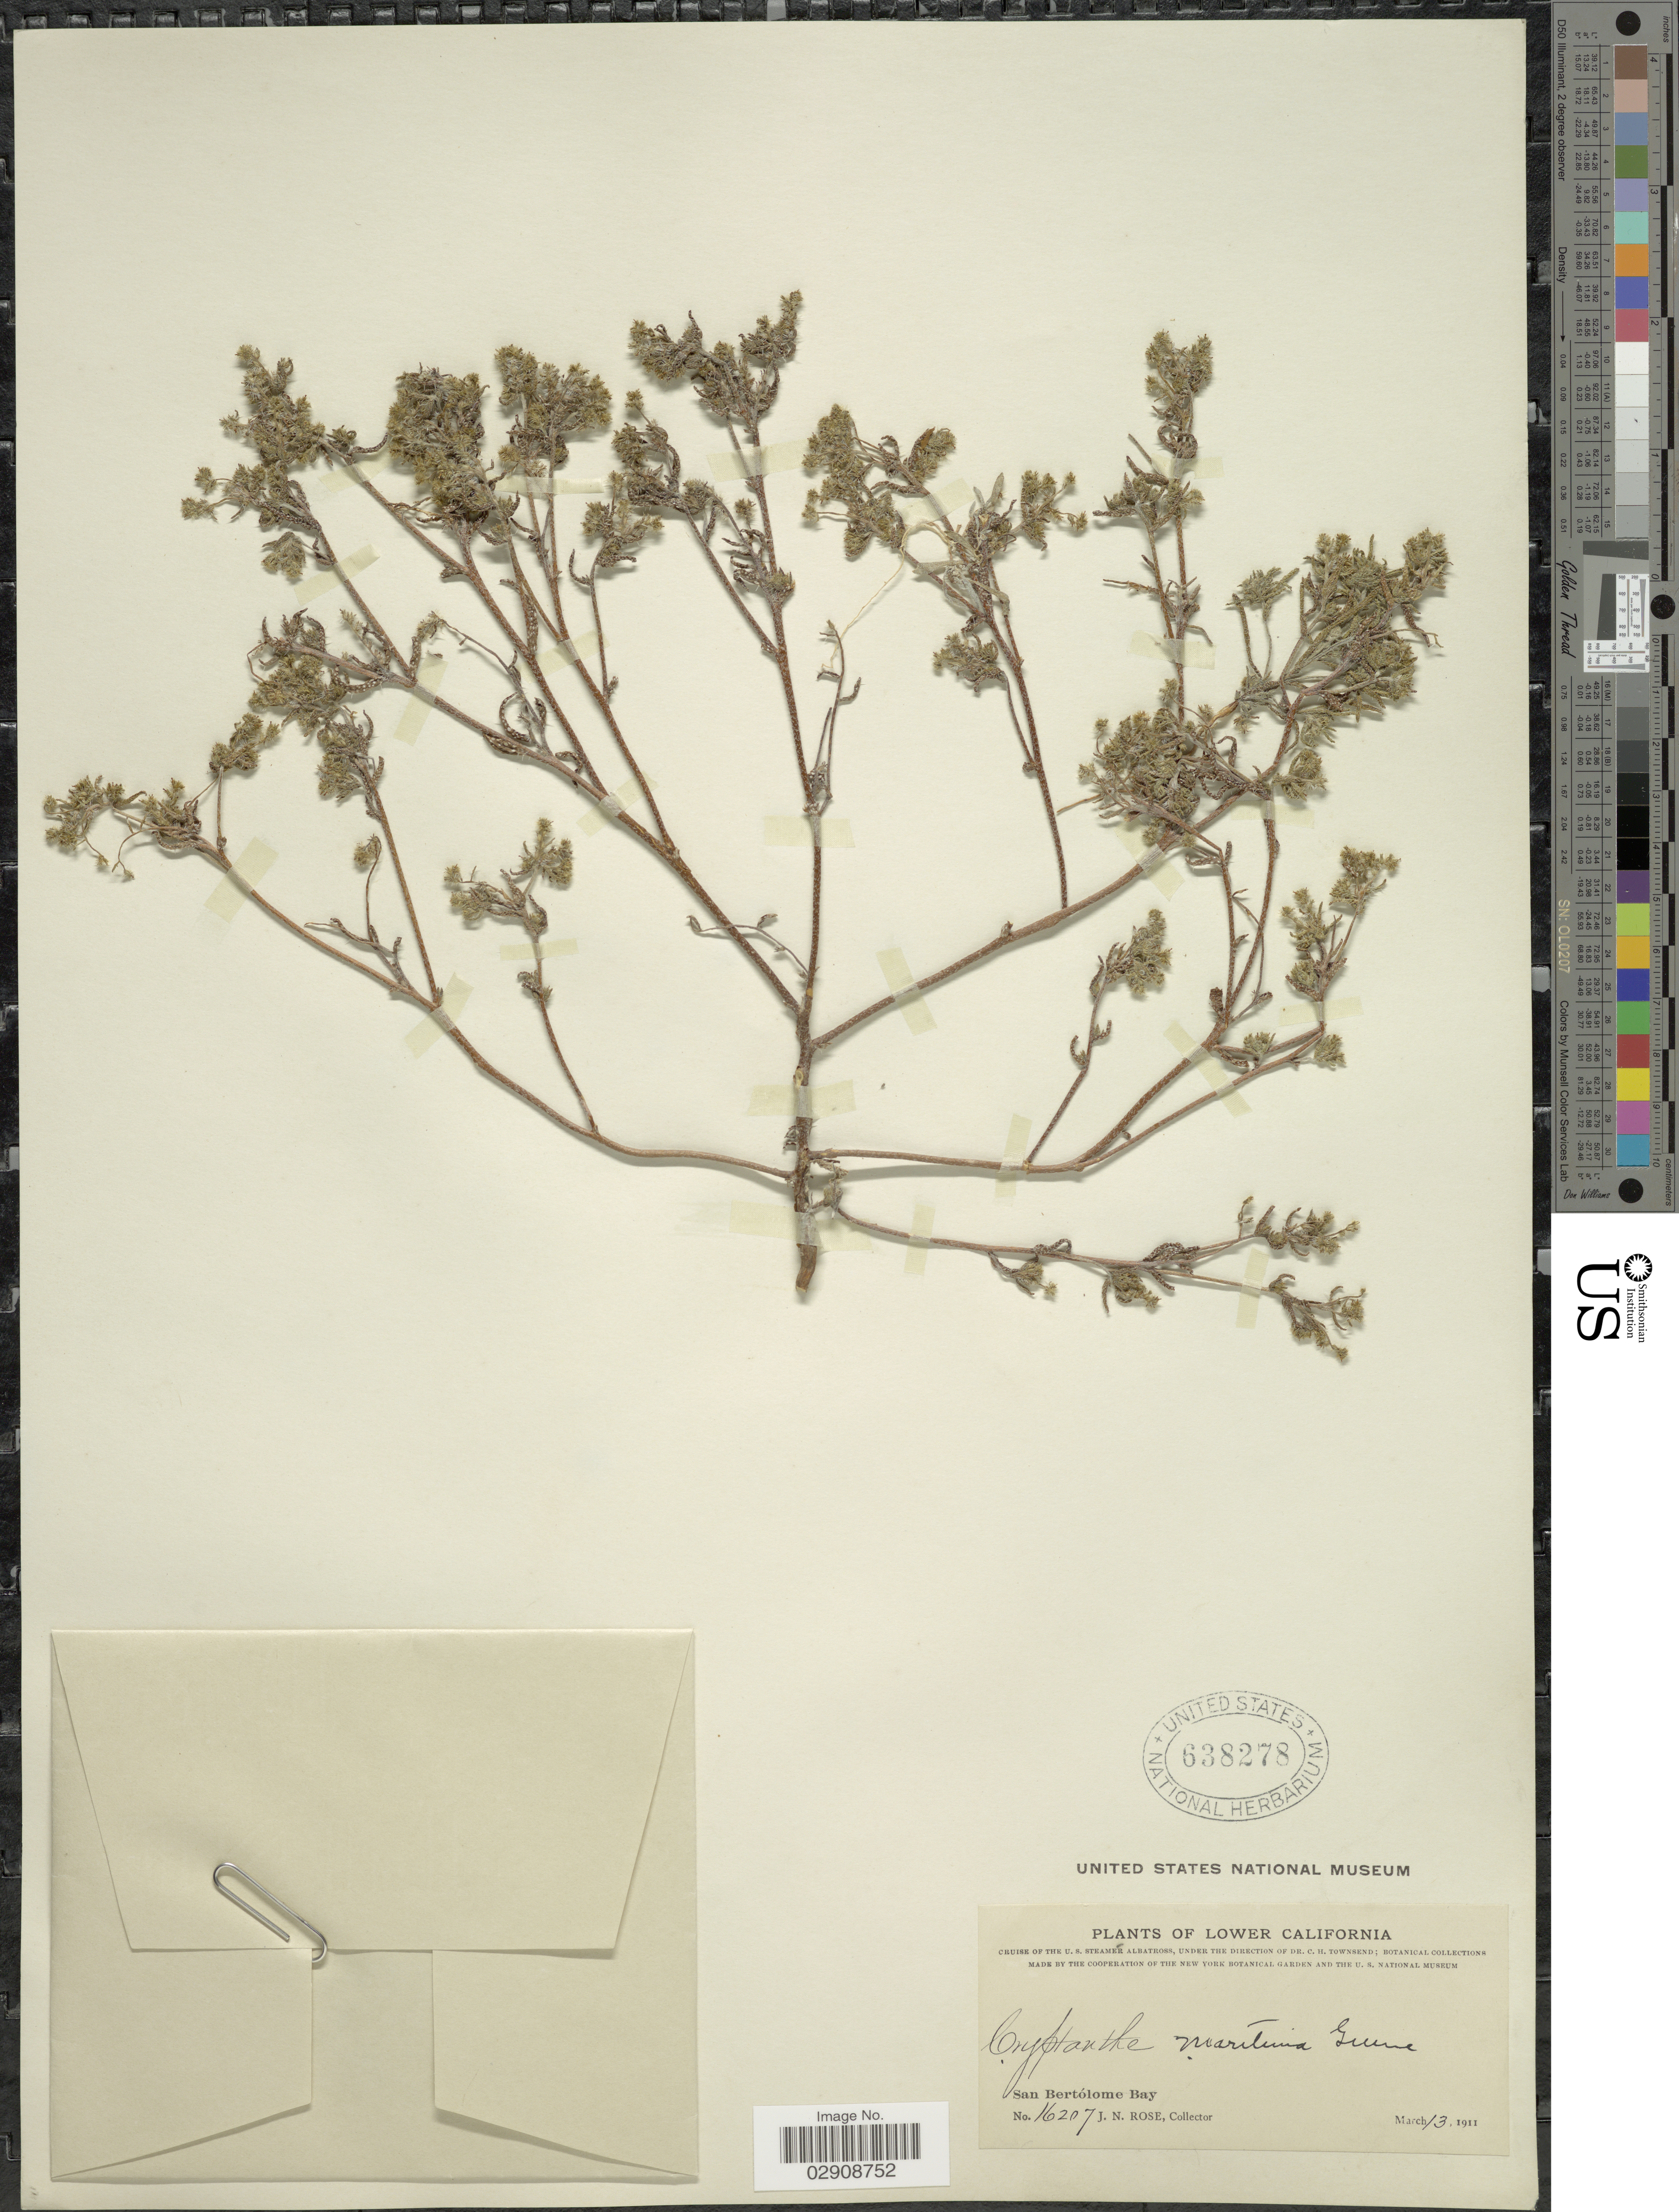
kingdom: Plantae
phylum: Tracheophyta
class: Magnoliopsida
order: Boraginales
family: Boraginaceae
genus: Cryptantha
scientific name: Cryptantha maritima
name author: (Greene) Greene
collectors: J. N. Rose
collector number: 16207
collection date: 1911-03-13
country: Mexico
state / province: Baja California Sur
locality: Lower California. San Bertólome Bay.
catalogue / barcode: US 638278